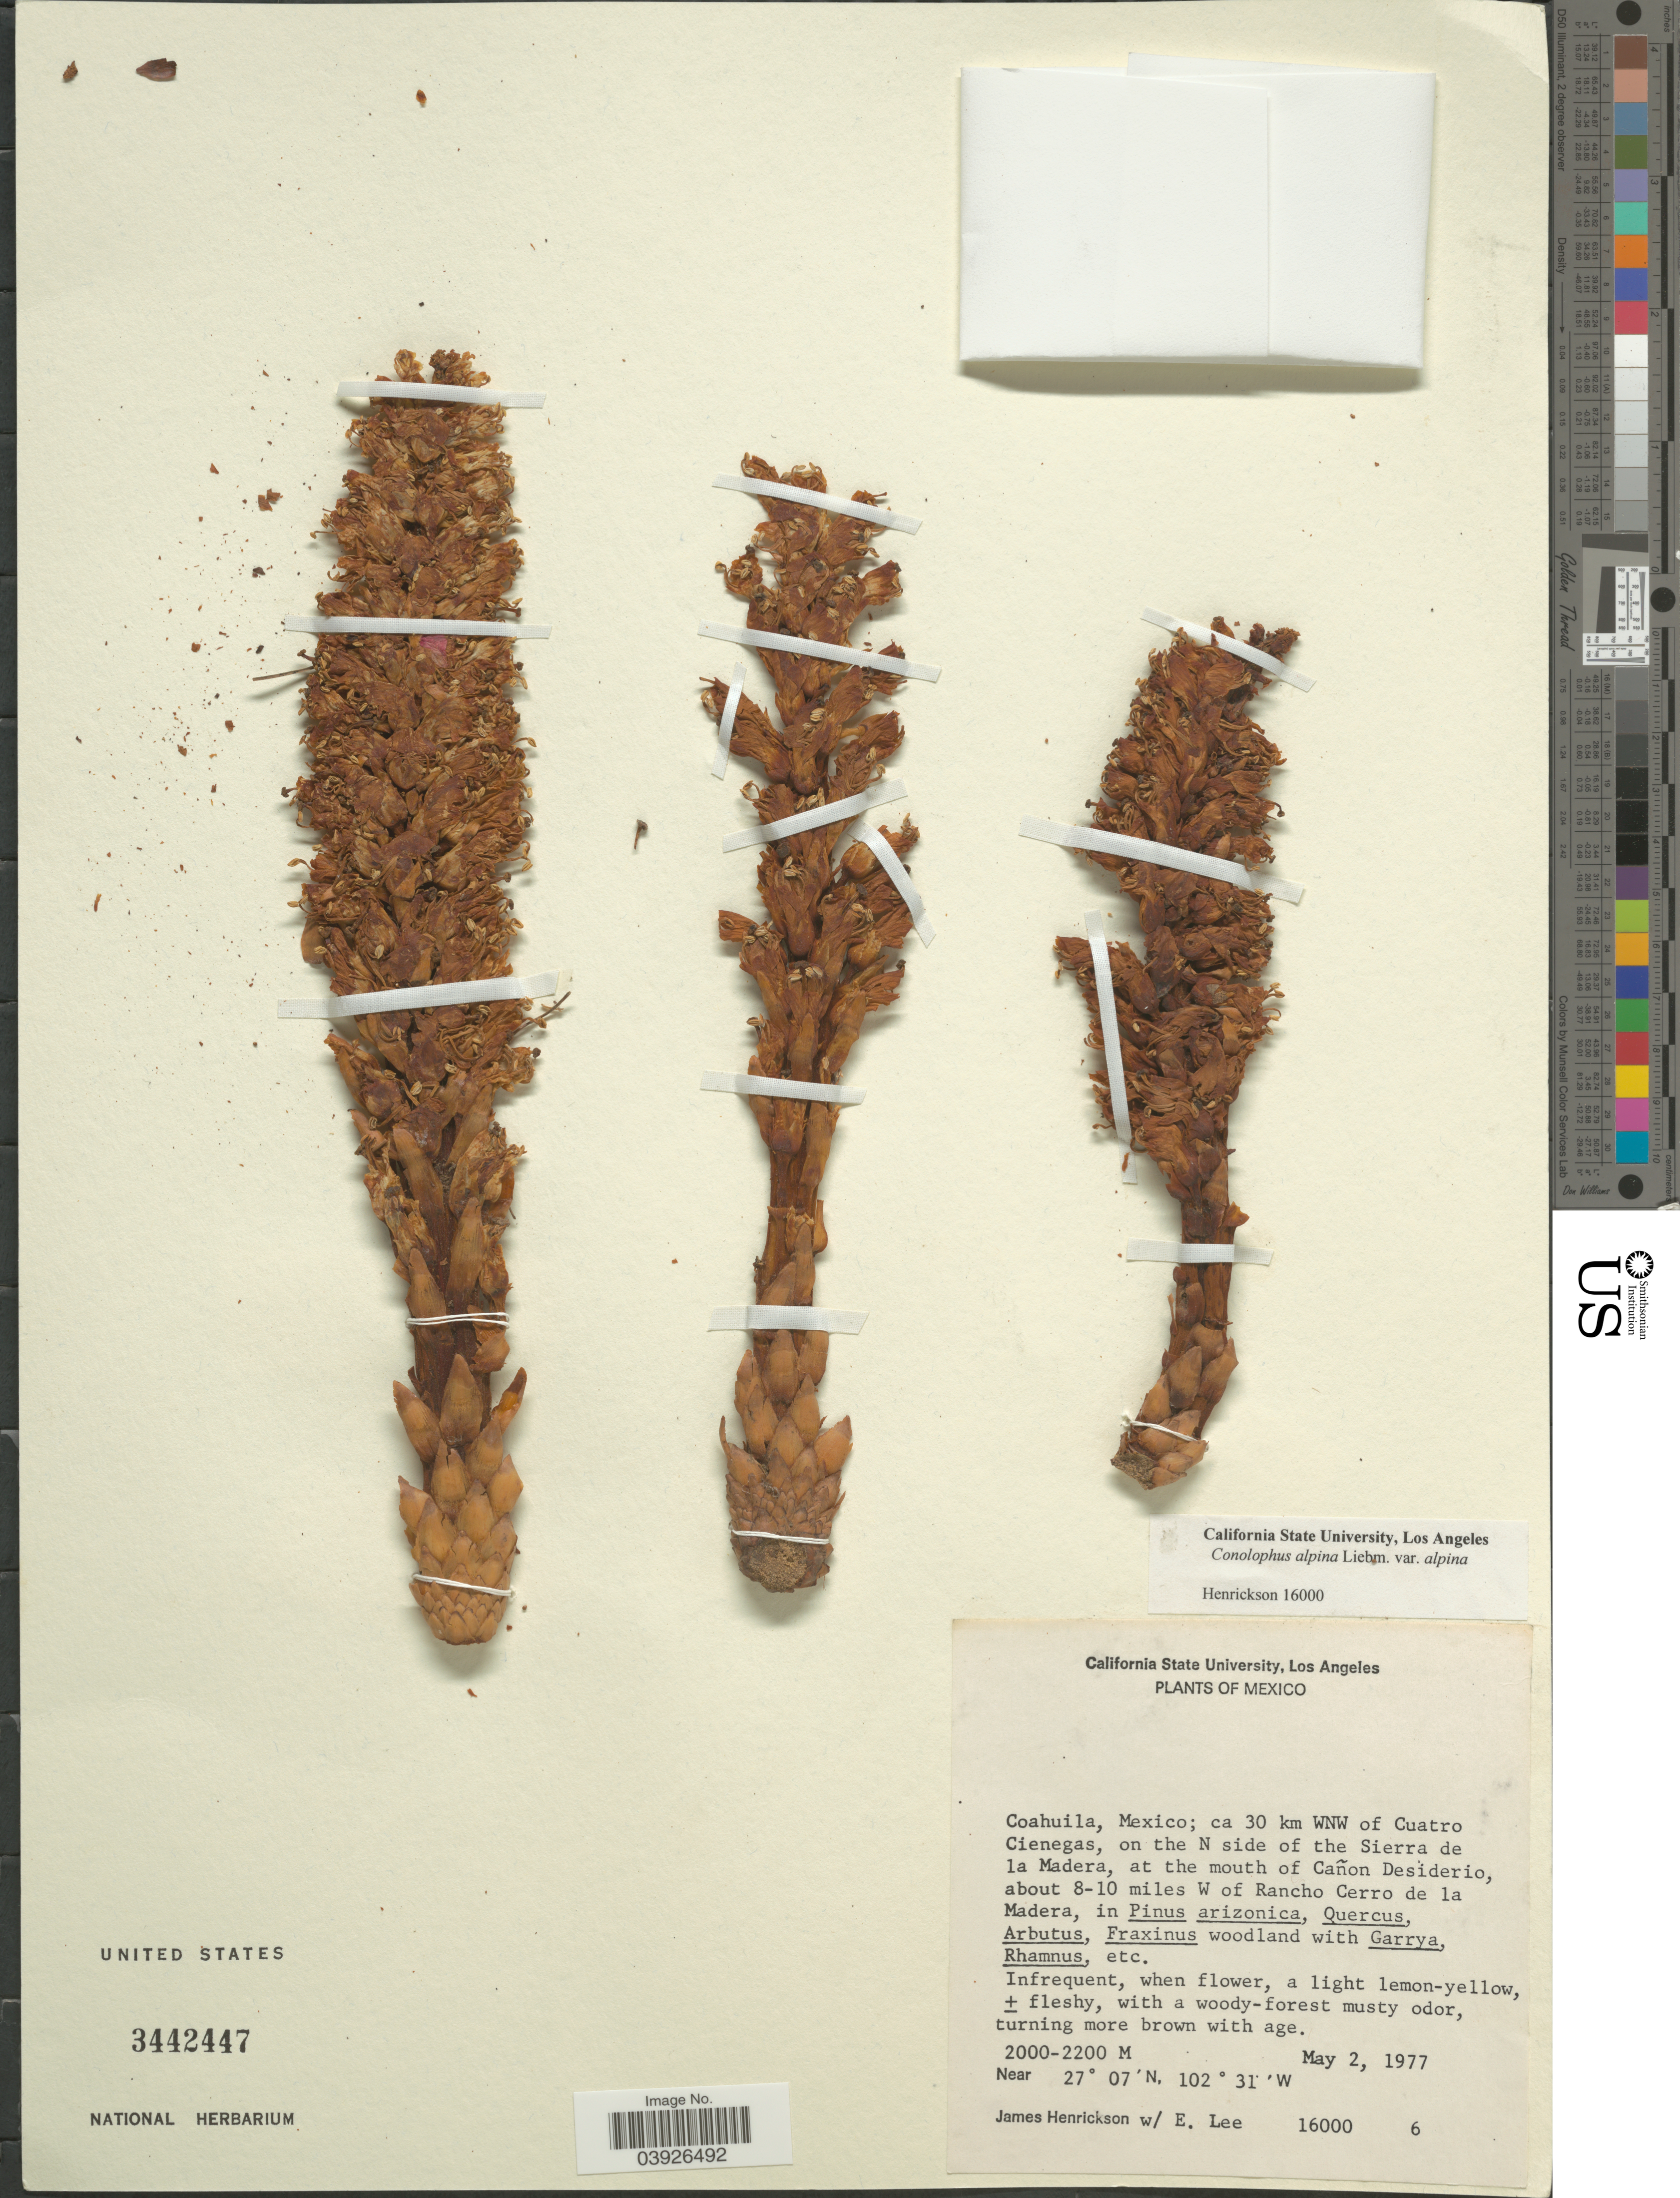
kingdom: Plantae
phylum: Tracheophyta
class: Magnoliopsida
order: Lamiales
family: Orobanchaceae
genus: Conopholis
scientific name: Conopholis alpina var. alpina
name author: Liebm.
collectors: J. Henrickson & E. Lee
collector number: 16000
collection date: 1977-05-02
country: Mexico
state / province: Coahuila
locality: Ca 30 km WNW of Cuatro Cienegas, on the N side of the Sierra de la Madera, at the mouth of Cañon Desiderio, about 8-10 miles W of Rancho Cerro de la Madera.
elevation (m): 2000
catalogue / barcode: US 3442447